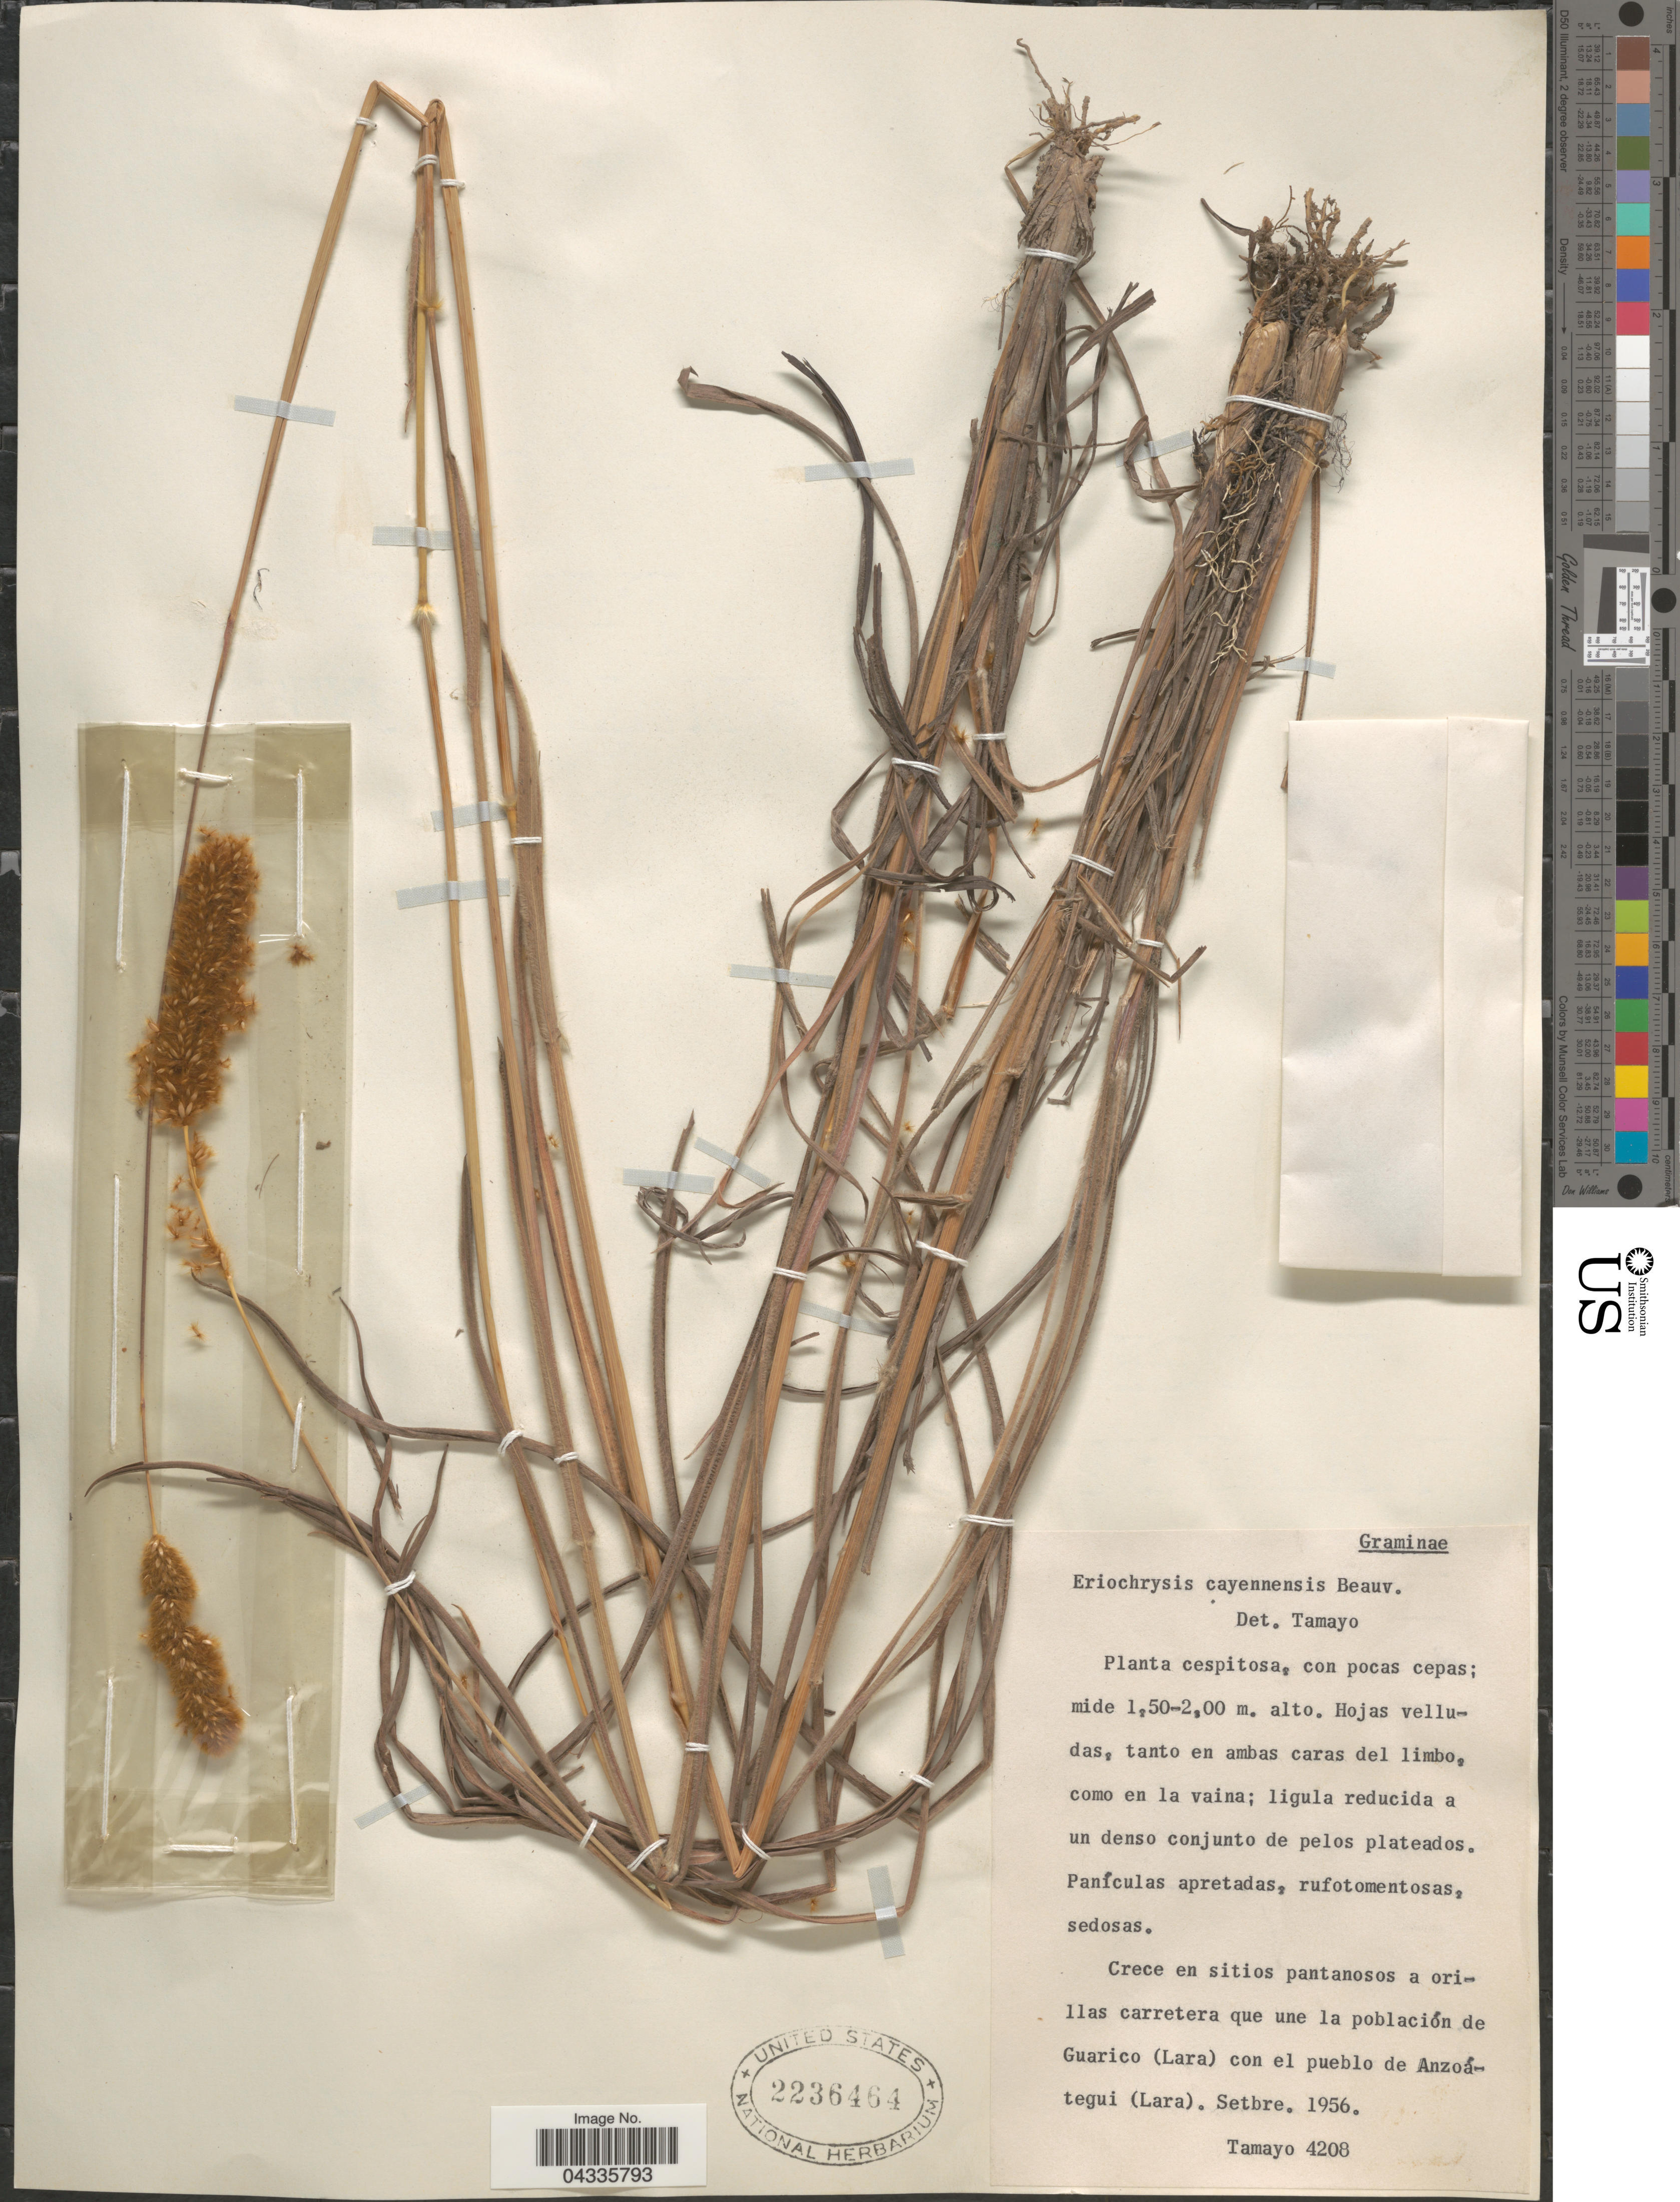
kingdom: Plantae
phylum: Tracheophyta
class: Liliopsida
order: Poales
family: Poaceae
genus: Eriochrysis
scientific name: Eriochrysis cayennensis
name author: P. Beauv.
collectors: -. Tamayo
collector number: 4208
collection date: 1956-09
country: Venezuela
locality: Crece en sitios pantanosos a orillas carretera que une la població de Guarico (Lara) con el pueblo de Anzoátegui(Lara).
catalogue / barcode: US 2236464